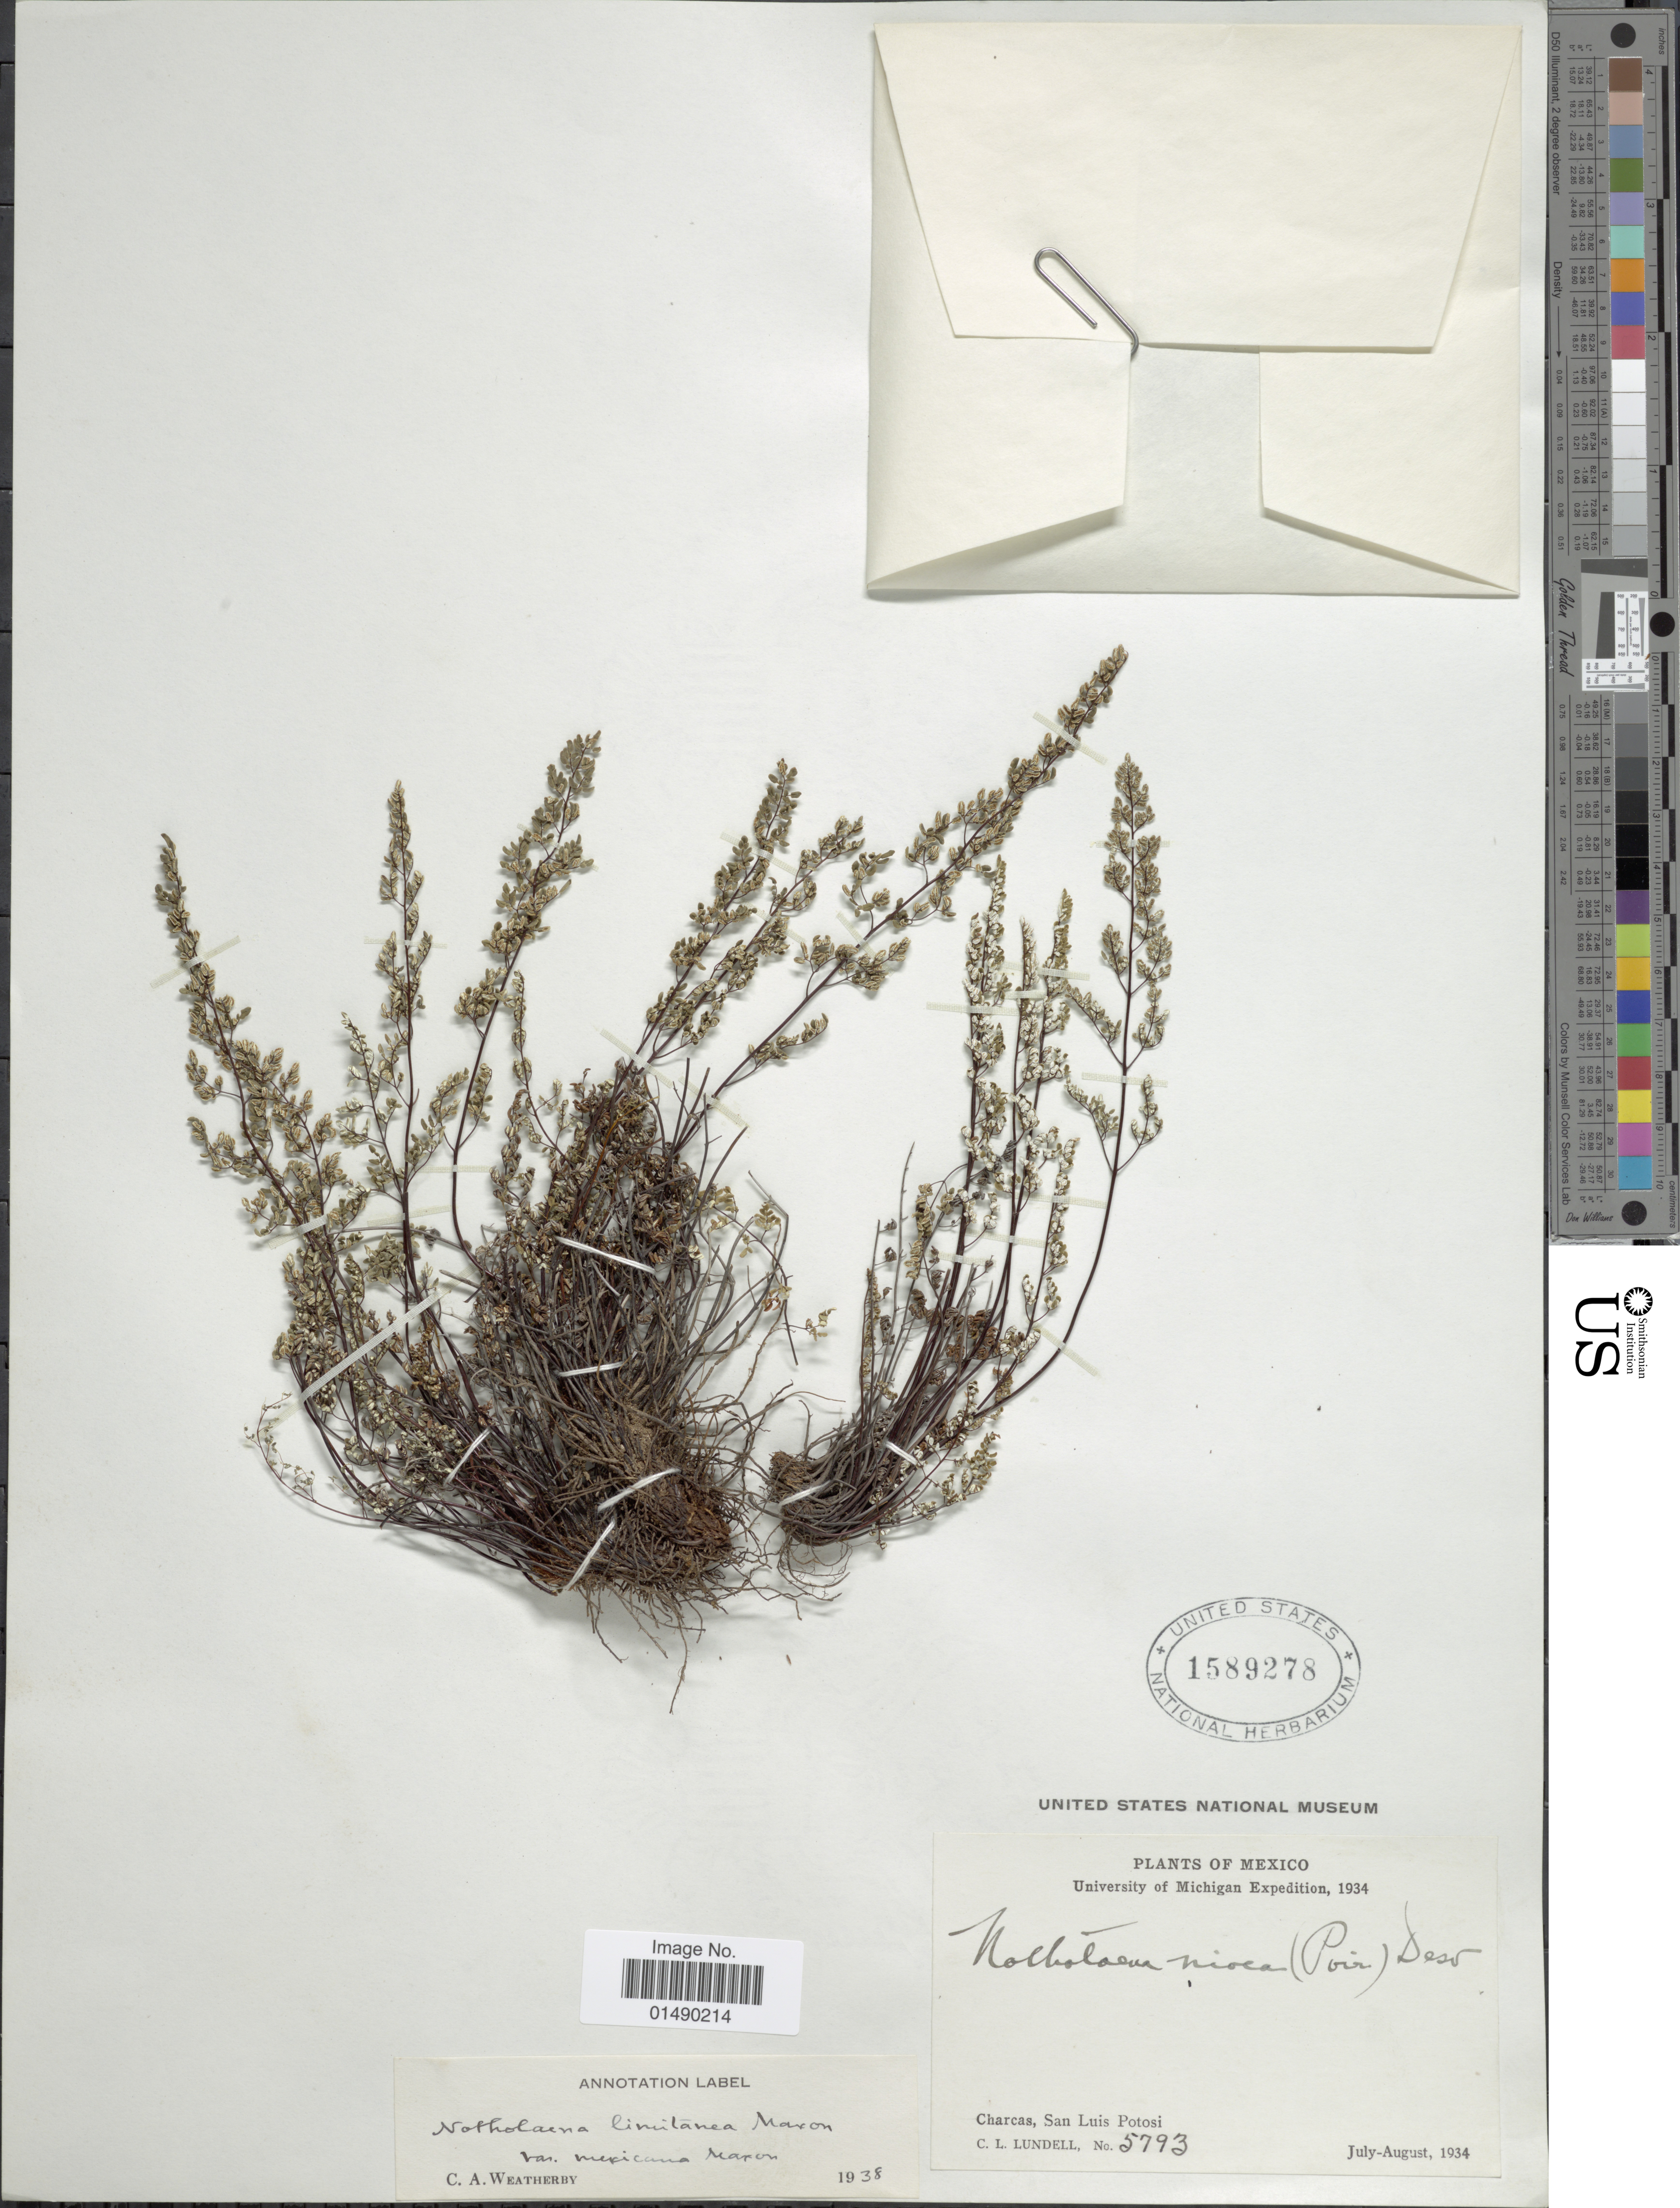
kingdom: Plantae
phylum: Tracheophyta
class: Polypodiopsida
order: Polypodiales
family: Pteridaceae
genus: Argyrochosma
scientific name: Argyrochosma limitanea subsp. mexicana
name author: (Maxon) Windham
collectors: C. L. Lundell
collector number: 5793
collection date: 1934-07/1934-08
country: Mexico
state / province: San Luis Potosí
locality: Mexico, Charcas.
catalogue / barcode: US 1589278